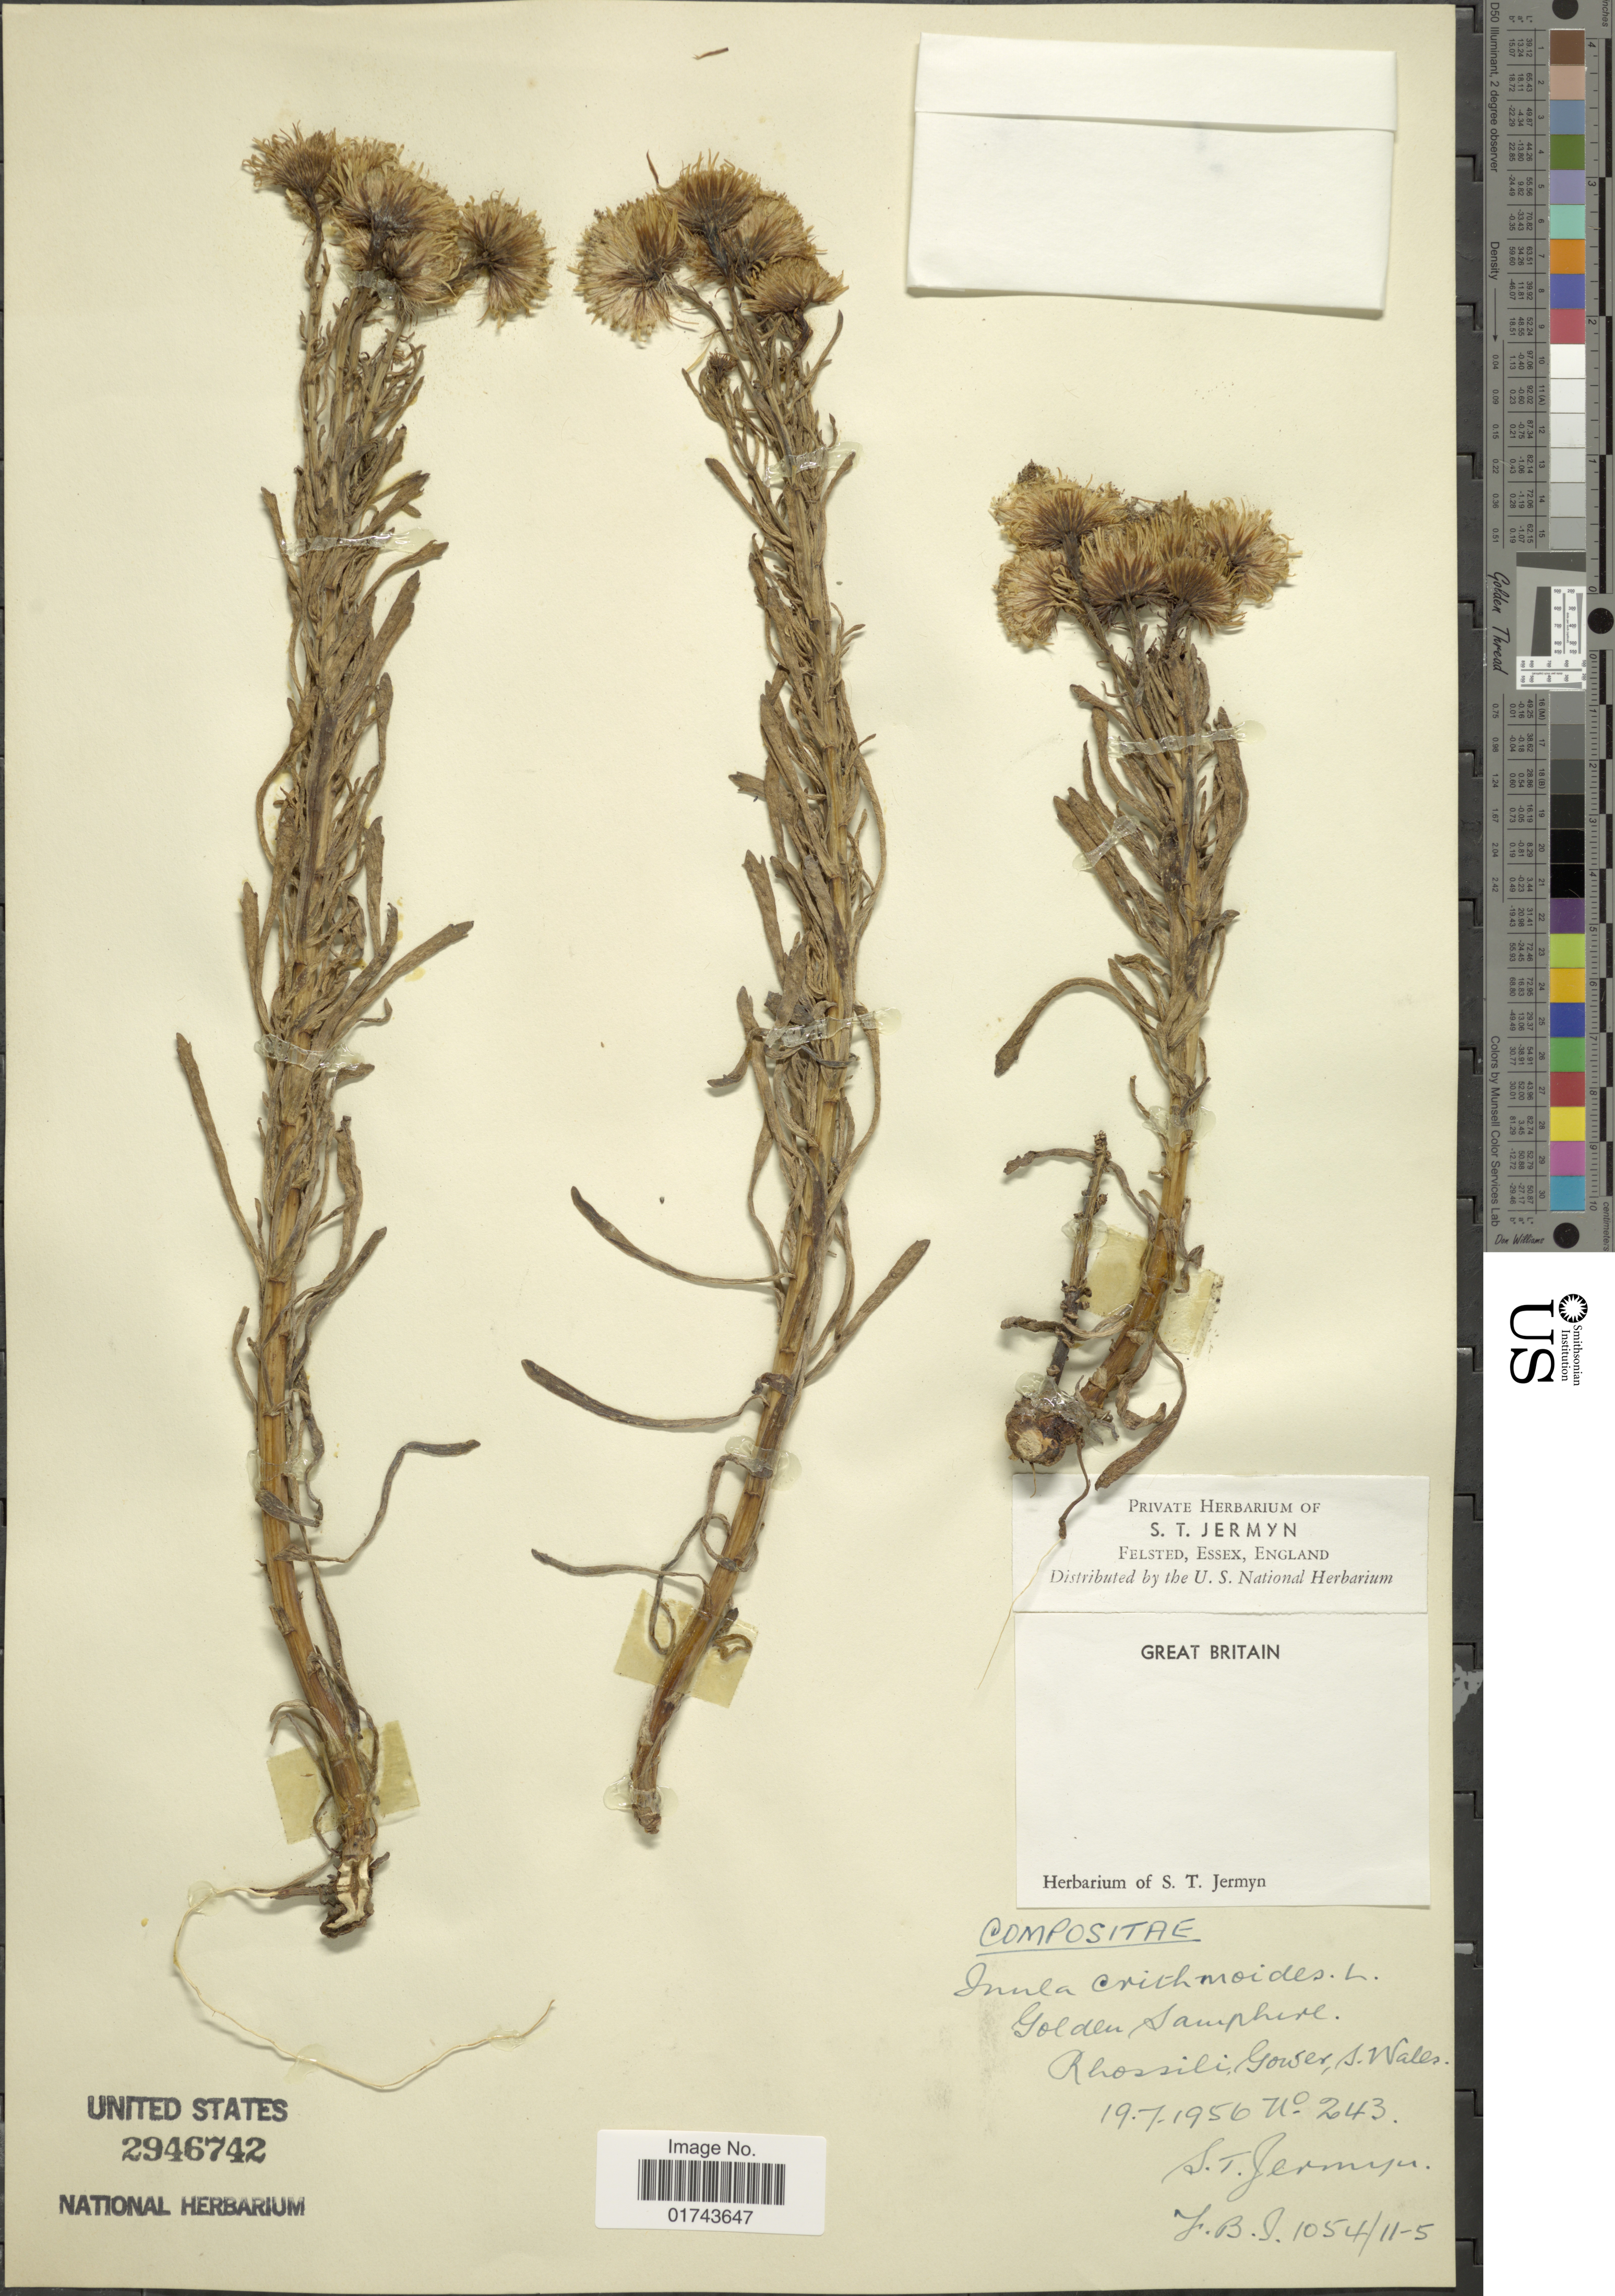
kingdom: Plantae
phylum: Tracheophyta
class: Magnoliopsida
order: Asterales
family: Asteraceae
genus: Inula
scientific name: Inula crithmoides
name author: L.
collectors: S. Jermyn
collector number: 243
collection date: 1956-07-19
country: United Kingdom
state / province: Wales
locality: Golden Samphire, Rhossili, Gower, S. Wales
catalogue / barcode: US 2946742